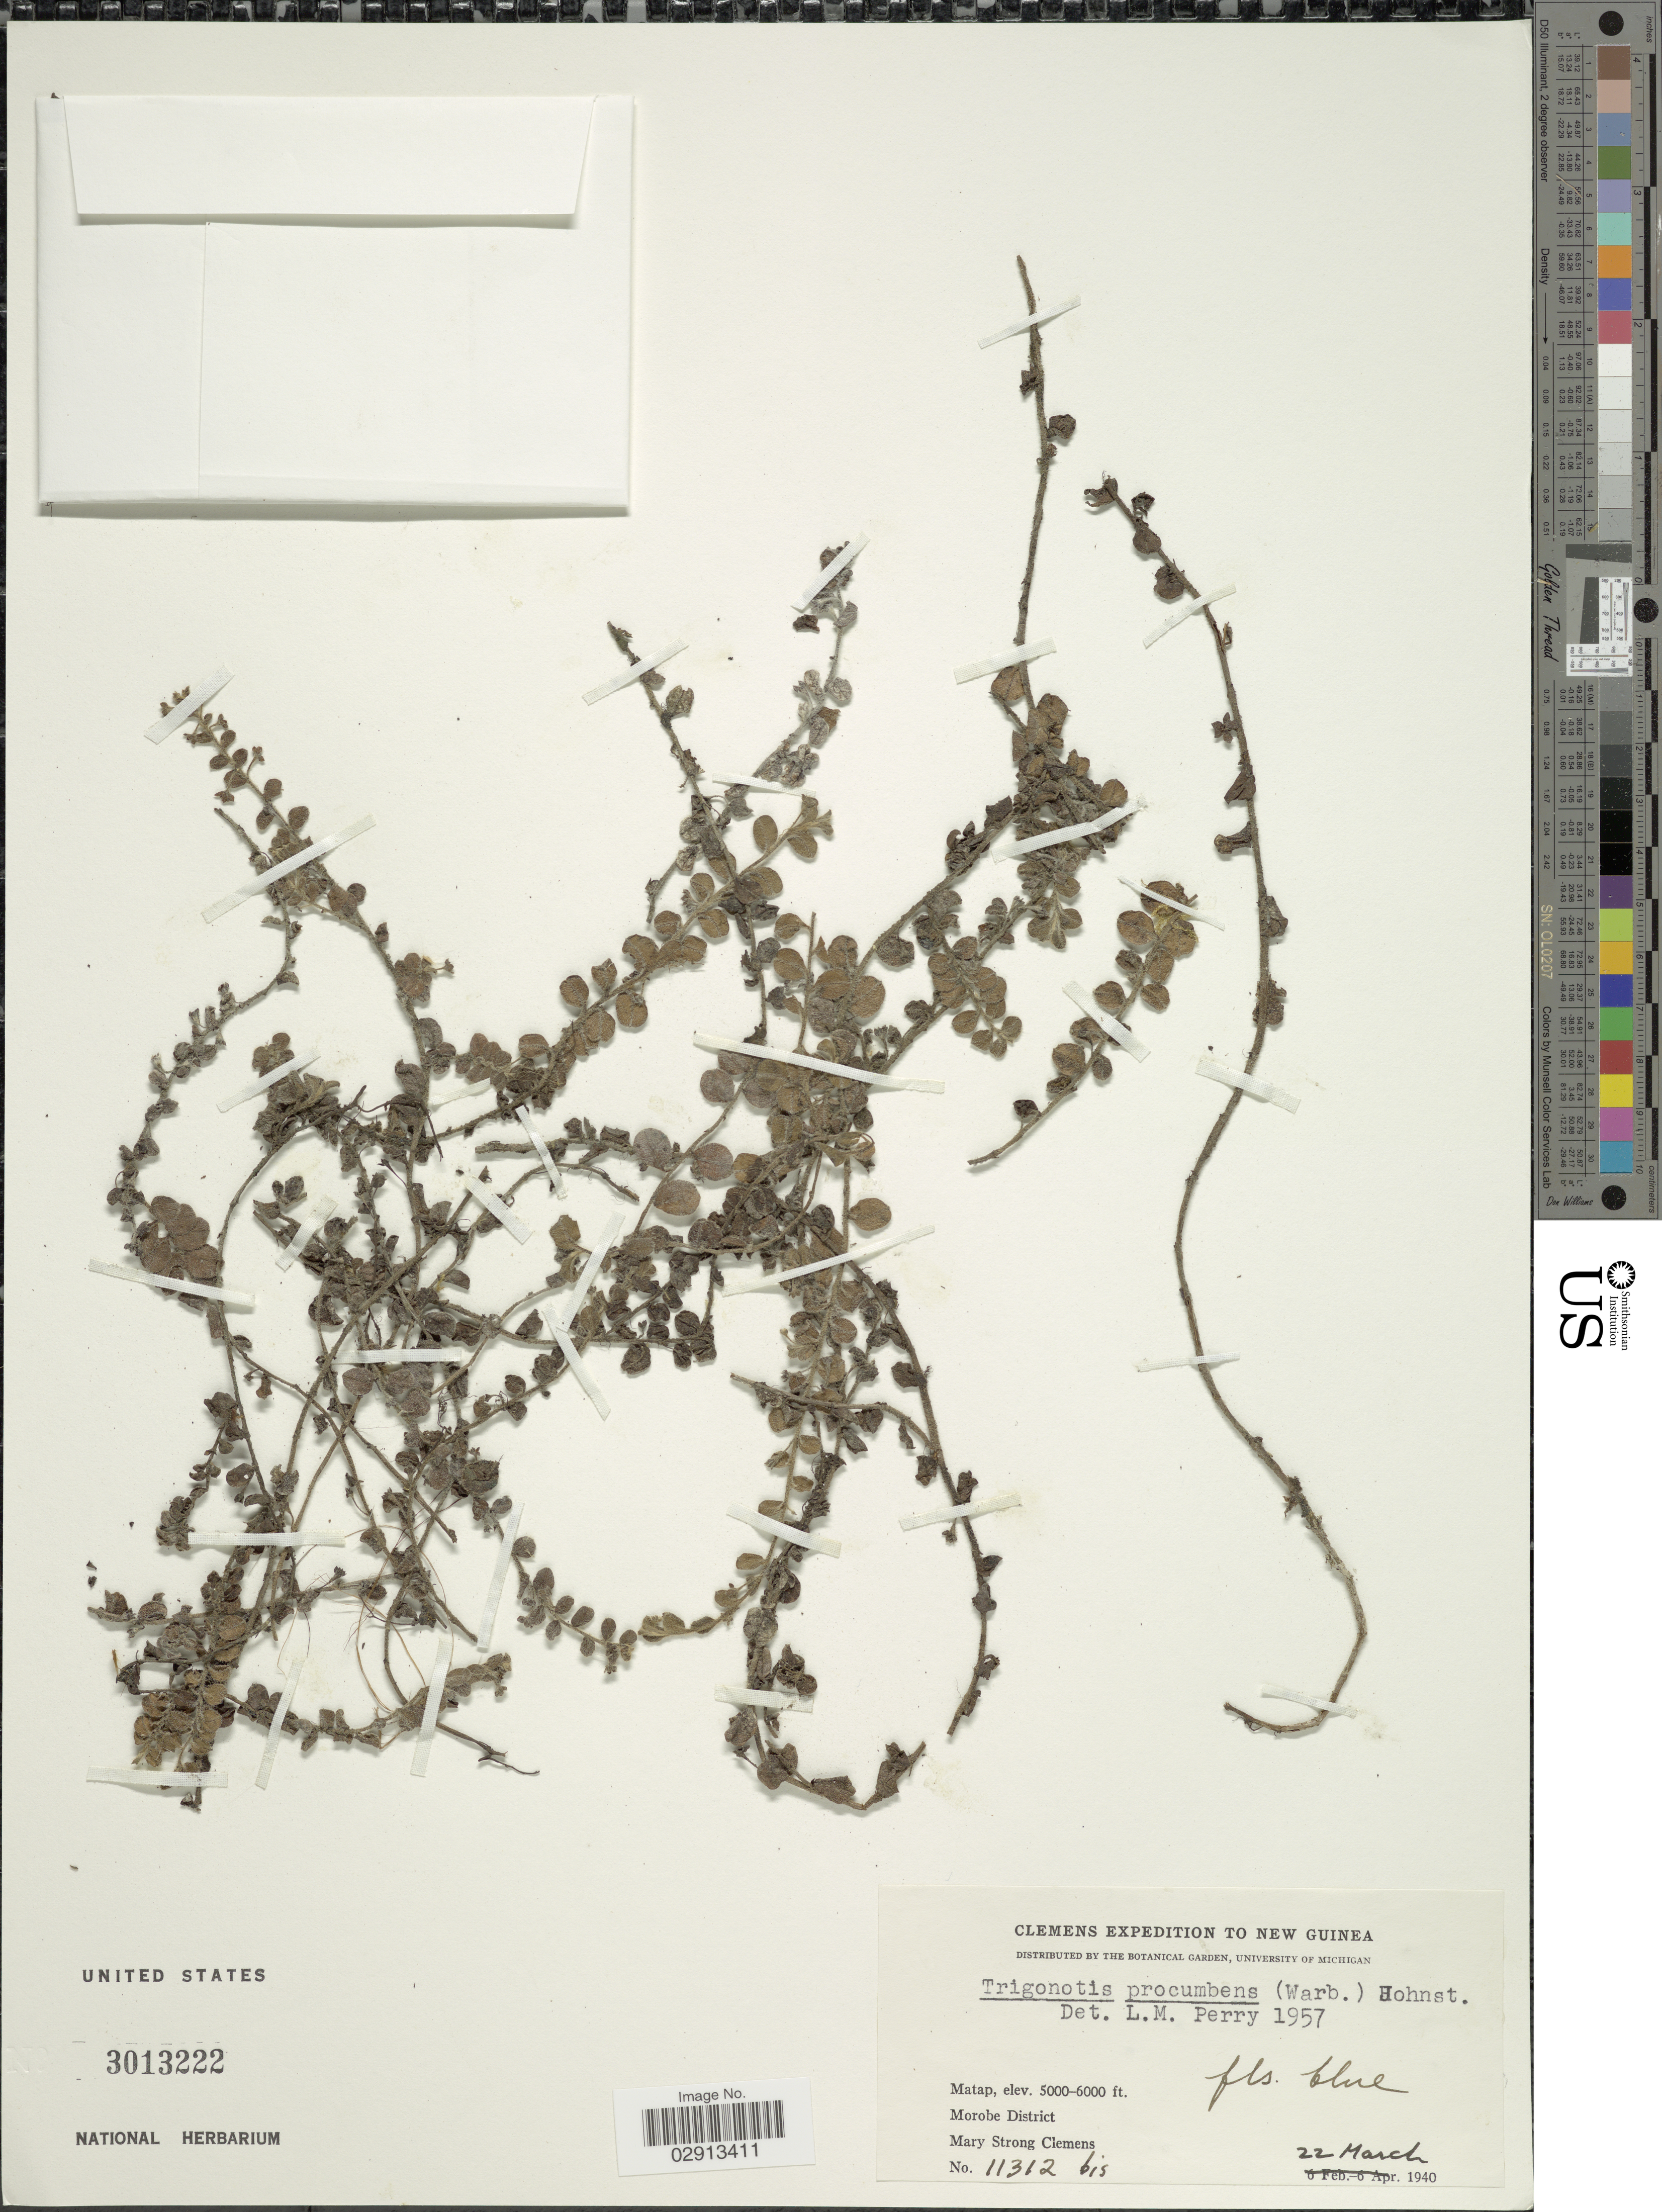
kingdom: Plantae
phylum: Tracheophyta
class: Magnoliopsida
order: Boraginales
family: Boraginaceae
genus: Trigonotis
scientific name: Trigonotis procumbens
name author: (Warb.) I.M. Johnst.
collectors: M. S. Clemens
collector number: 11312bis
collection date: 1940-03-22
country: Papua New Guinea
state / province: Morobe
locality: New Guinea. Matap. Morobe District.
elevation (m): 1524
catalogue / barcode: US 3013222